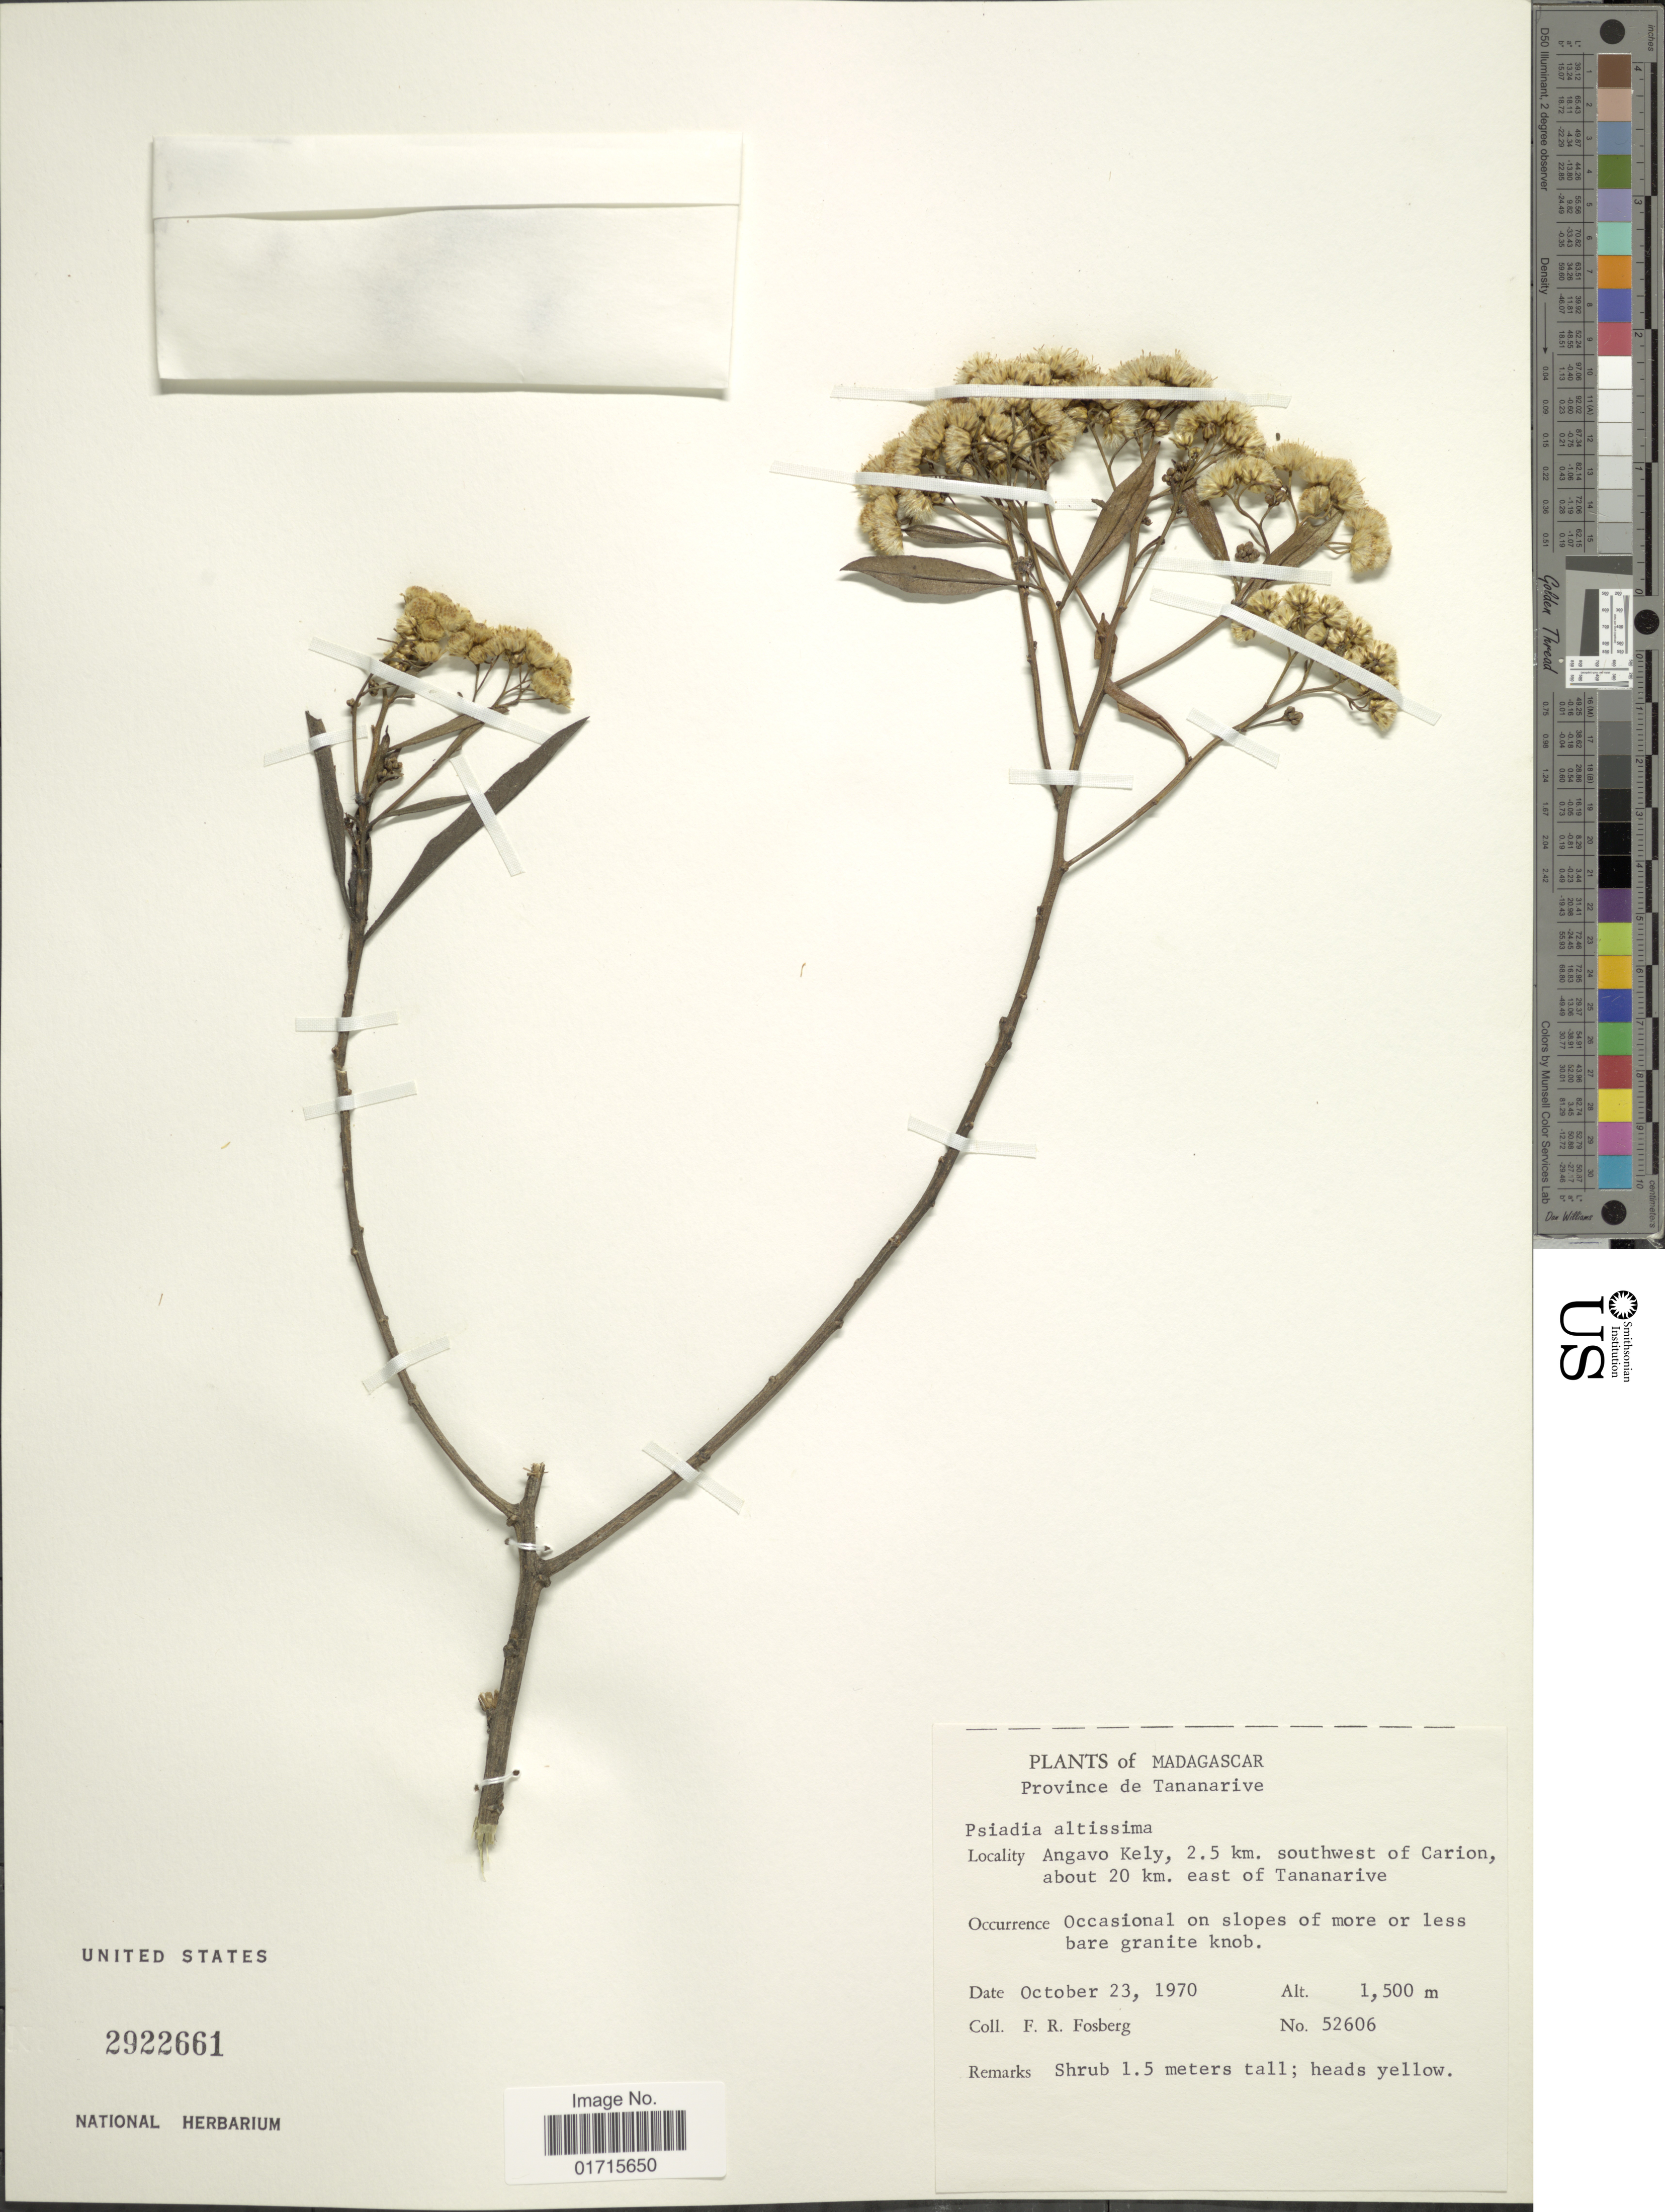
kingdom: Plantae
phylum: Tracheophyta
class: Magnoliopsida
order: Asterales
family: Asteraceae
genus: Psiadia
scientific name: Psiadia altissima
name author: Benth.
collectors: F. R. Fosberg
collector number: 52606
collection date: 1970-10-23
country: Madagascar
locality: Madagascar, Province de Tananarive. Angavo Kely, 2.5 km. southwest of Carion, about 20 km. east of Tananarive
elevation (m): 1500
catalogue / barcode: US 2922661